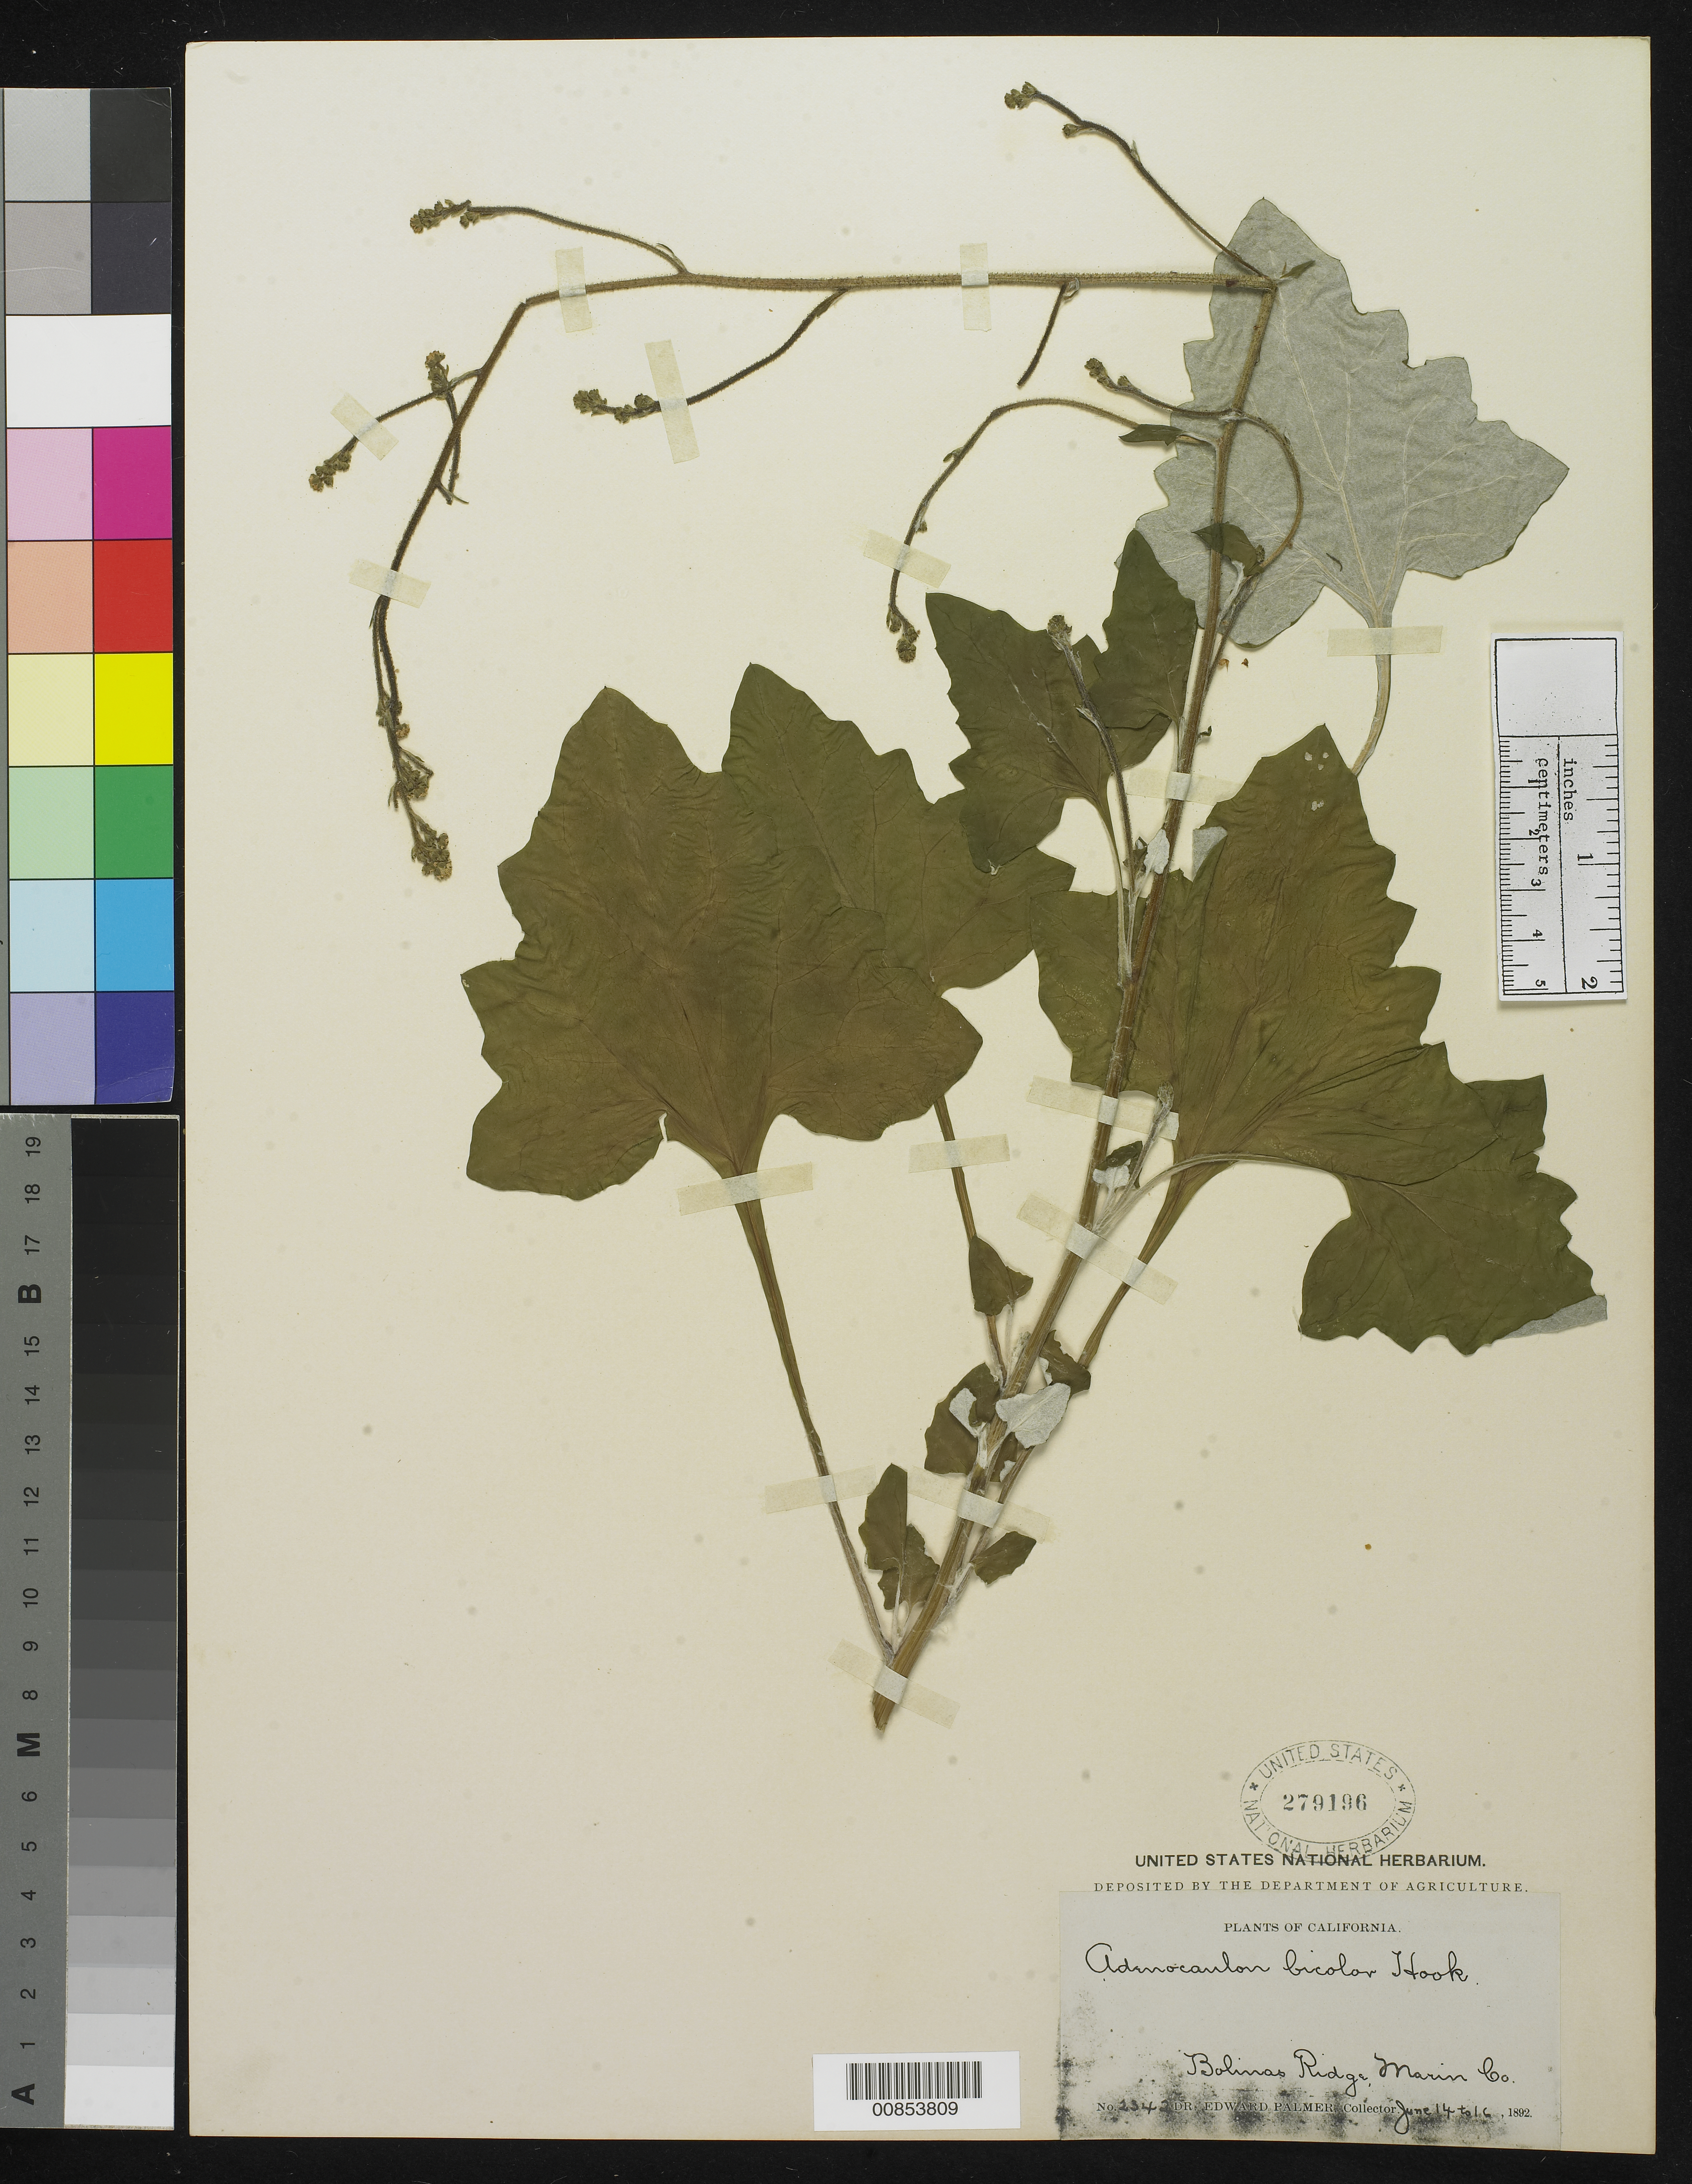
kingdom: Plantae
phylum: Tracheophyta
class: Magnoliopsida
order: Asterales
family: Asteraceae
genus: Adenocaulon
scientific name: Adenocaulon bicolor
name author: Hook.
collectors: E. Palmer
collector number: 2342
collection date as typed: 14 Jun 1892 to 16 Jun 1892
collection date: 1892-06-14/1892-06-16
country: United States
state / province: California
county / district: Marin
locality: Bolinas Ridge, Marin County, California.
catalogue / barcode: US 279196